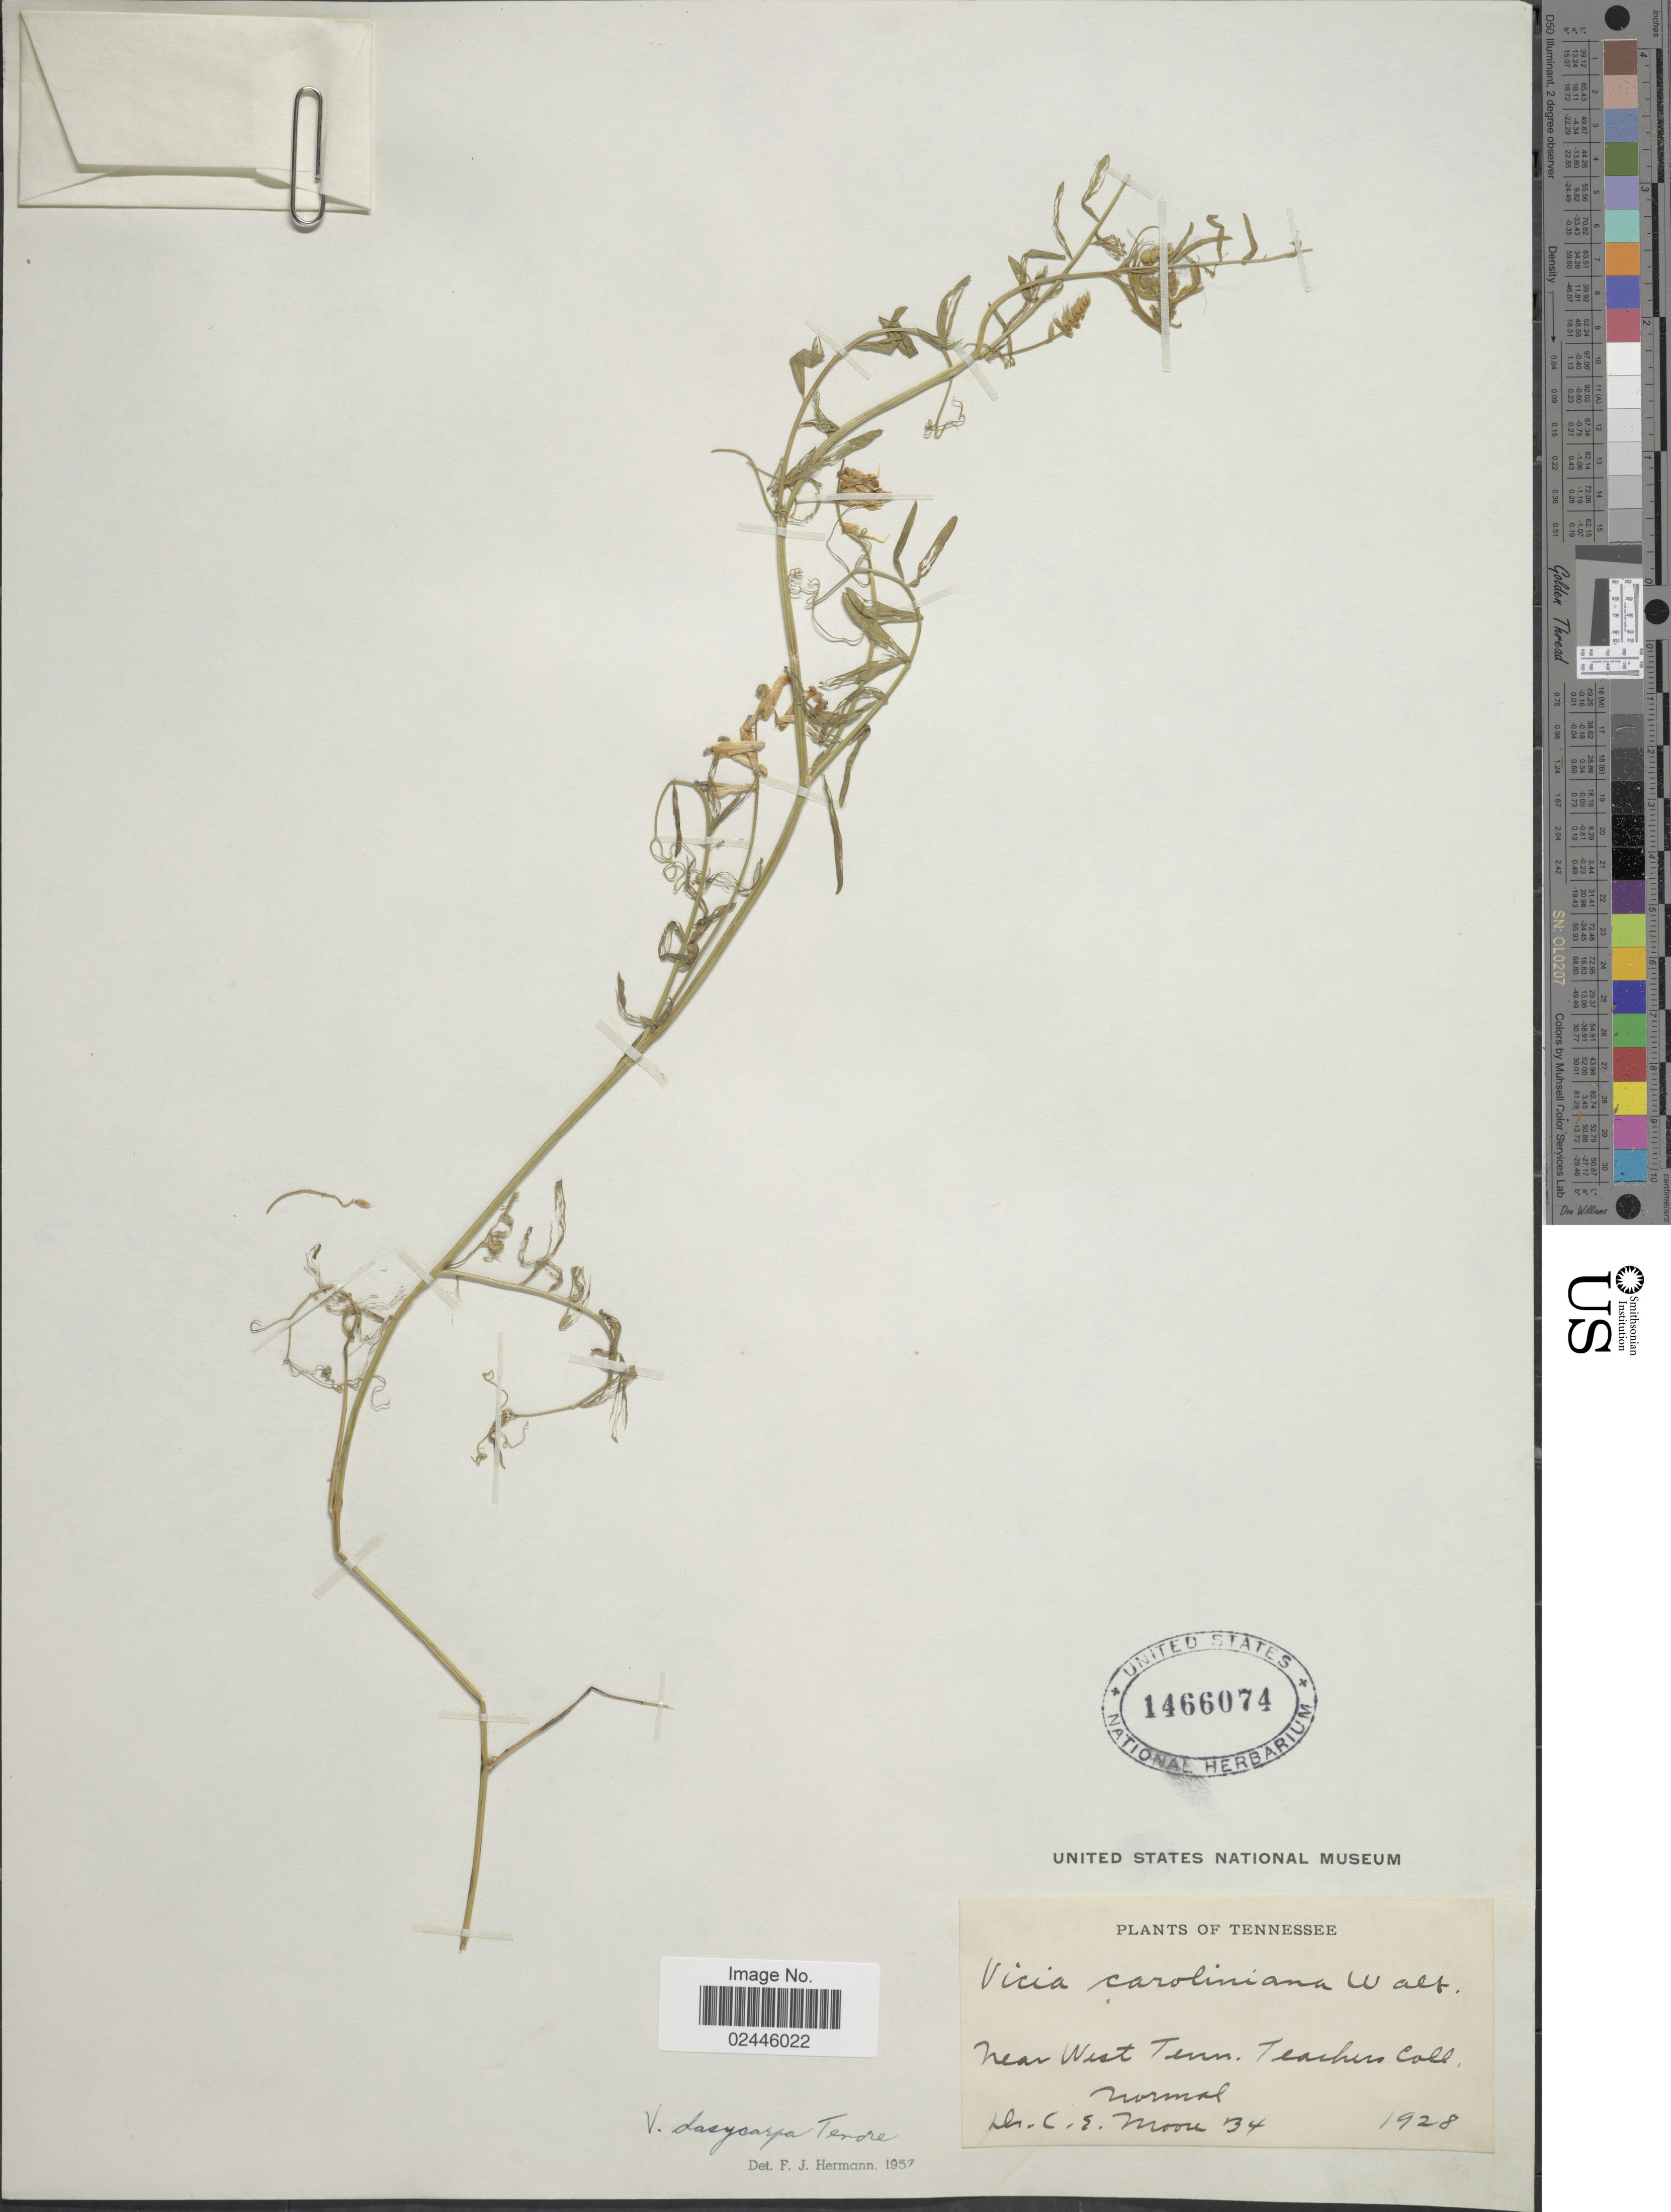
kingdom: Plantae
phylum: Tracheophyta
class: Magnoliopsida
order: Fabales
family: Fabaceae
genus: Vicia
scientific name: Vicia dasycarpa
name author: Ten.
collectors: C. Moore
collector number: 34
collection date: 1928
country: United States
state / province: Tennessee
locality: Near West Tenn. Teachers Coll., Normal.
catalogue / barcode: US 1466074